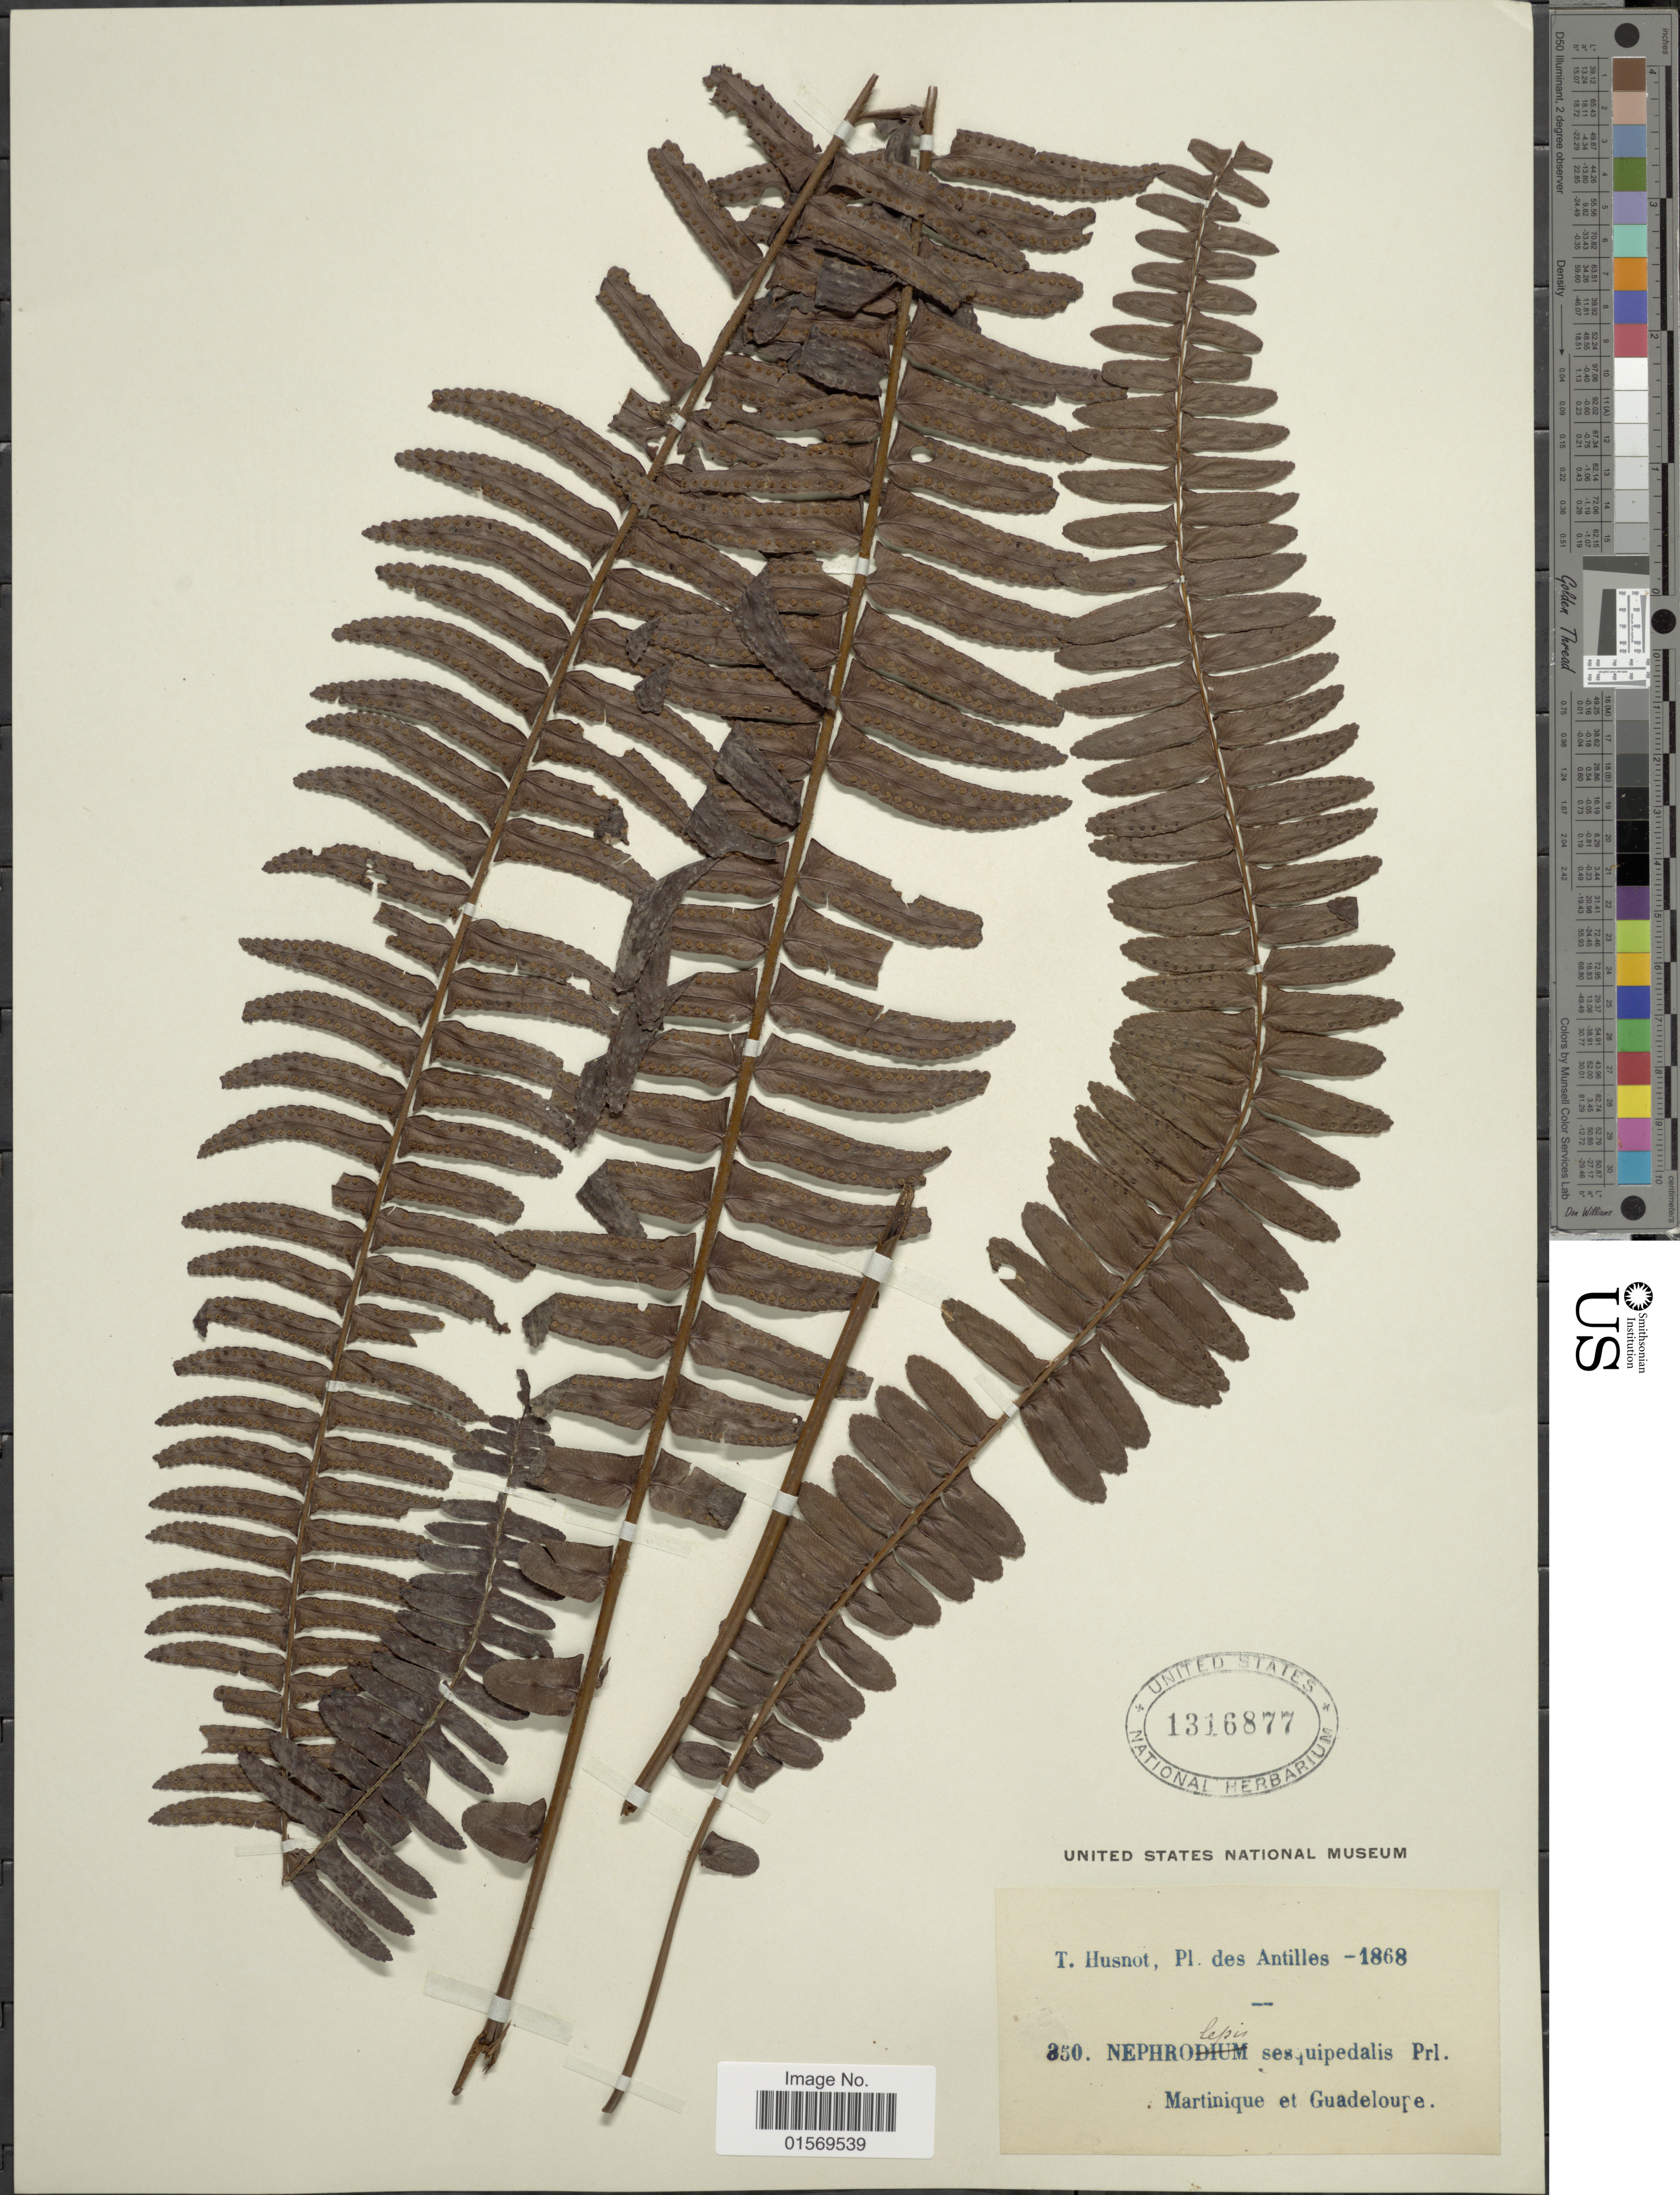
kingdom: Plantae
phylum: Tracheophyta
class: Polypodiopsida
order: Polypodiales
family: Nephrolepidaceae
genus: Nephrolepis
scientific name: Nephrolepis rivularis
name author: (Vahl) Mett. ex Krug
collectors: P. T. Husnot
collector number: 350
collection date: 1868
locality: Pl. des. Antilles, Martinique et Guadeloupe.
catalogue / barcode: US 1316877